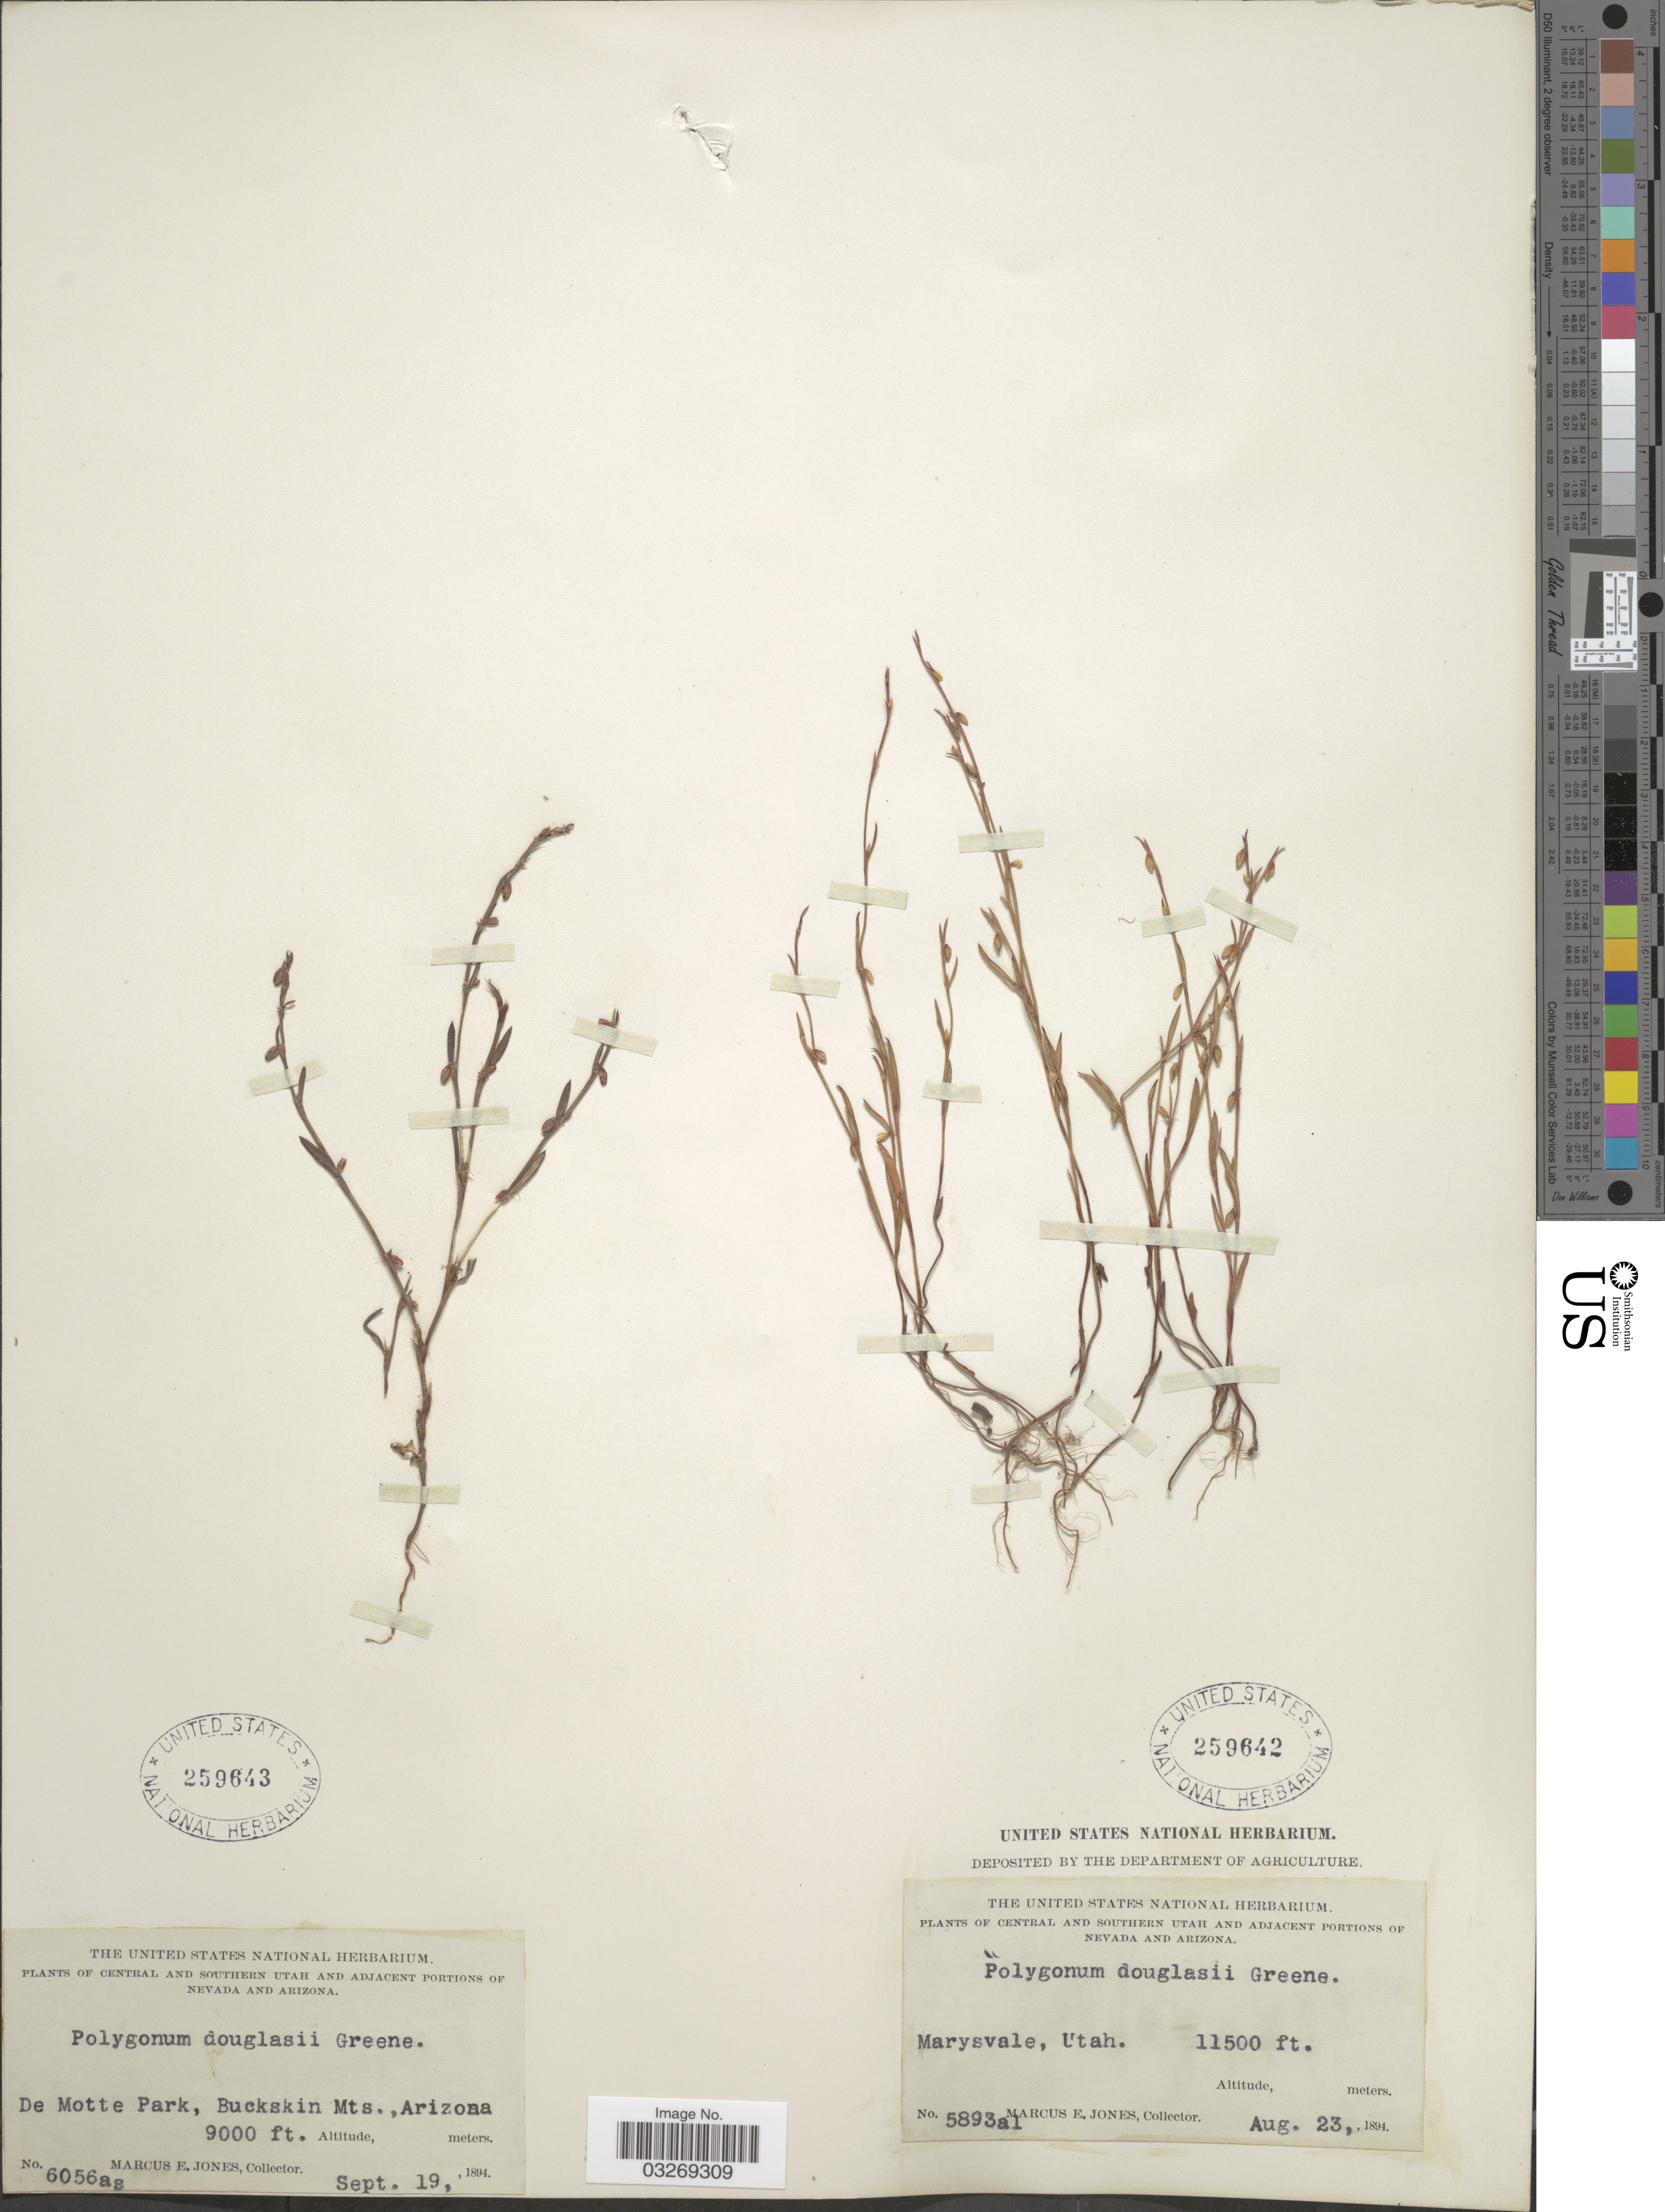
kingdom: Plantae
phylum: Tracheophyta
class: Magnoliopsida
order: Caryophyllales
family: Polygonaceae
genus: Polygonum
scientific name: Polygonum douglasii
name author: Greene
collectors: M. E. Jones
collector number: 6056as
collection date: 1894-09-19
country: United States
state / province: Arizona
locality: Adjacent Portions of Arizona, De Motte Park, Buckskin Mts.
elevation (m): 2743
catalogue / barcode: US 259643-2